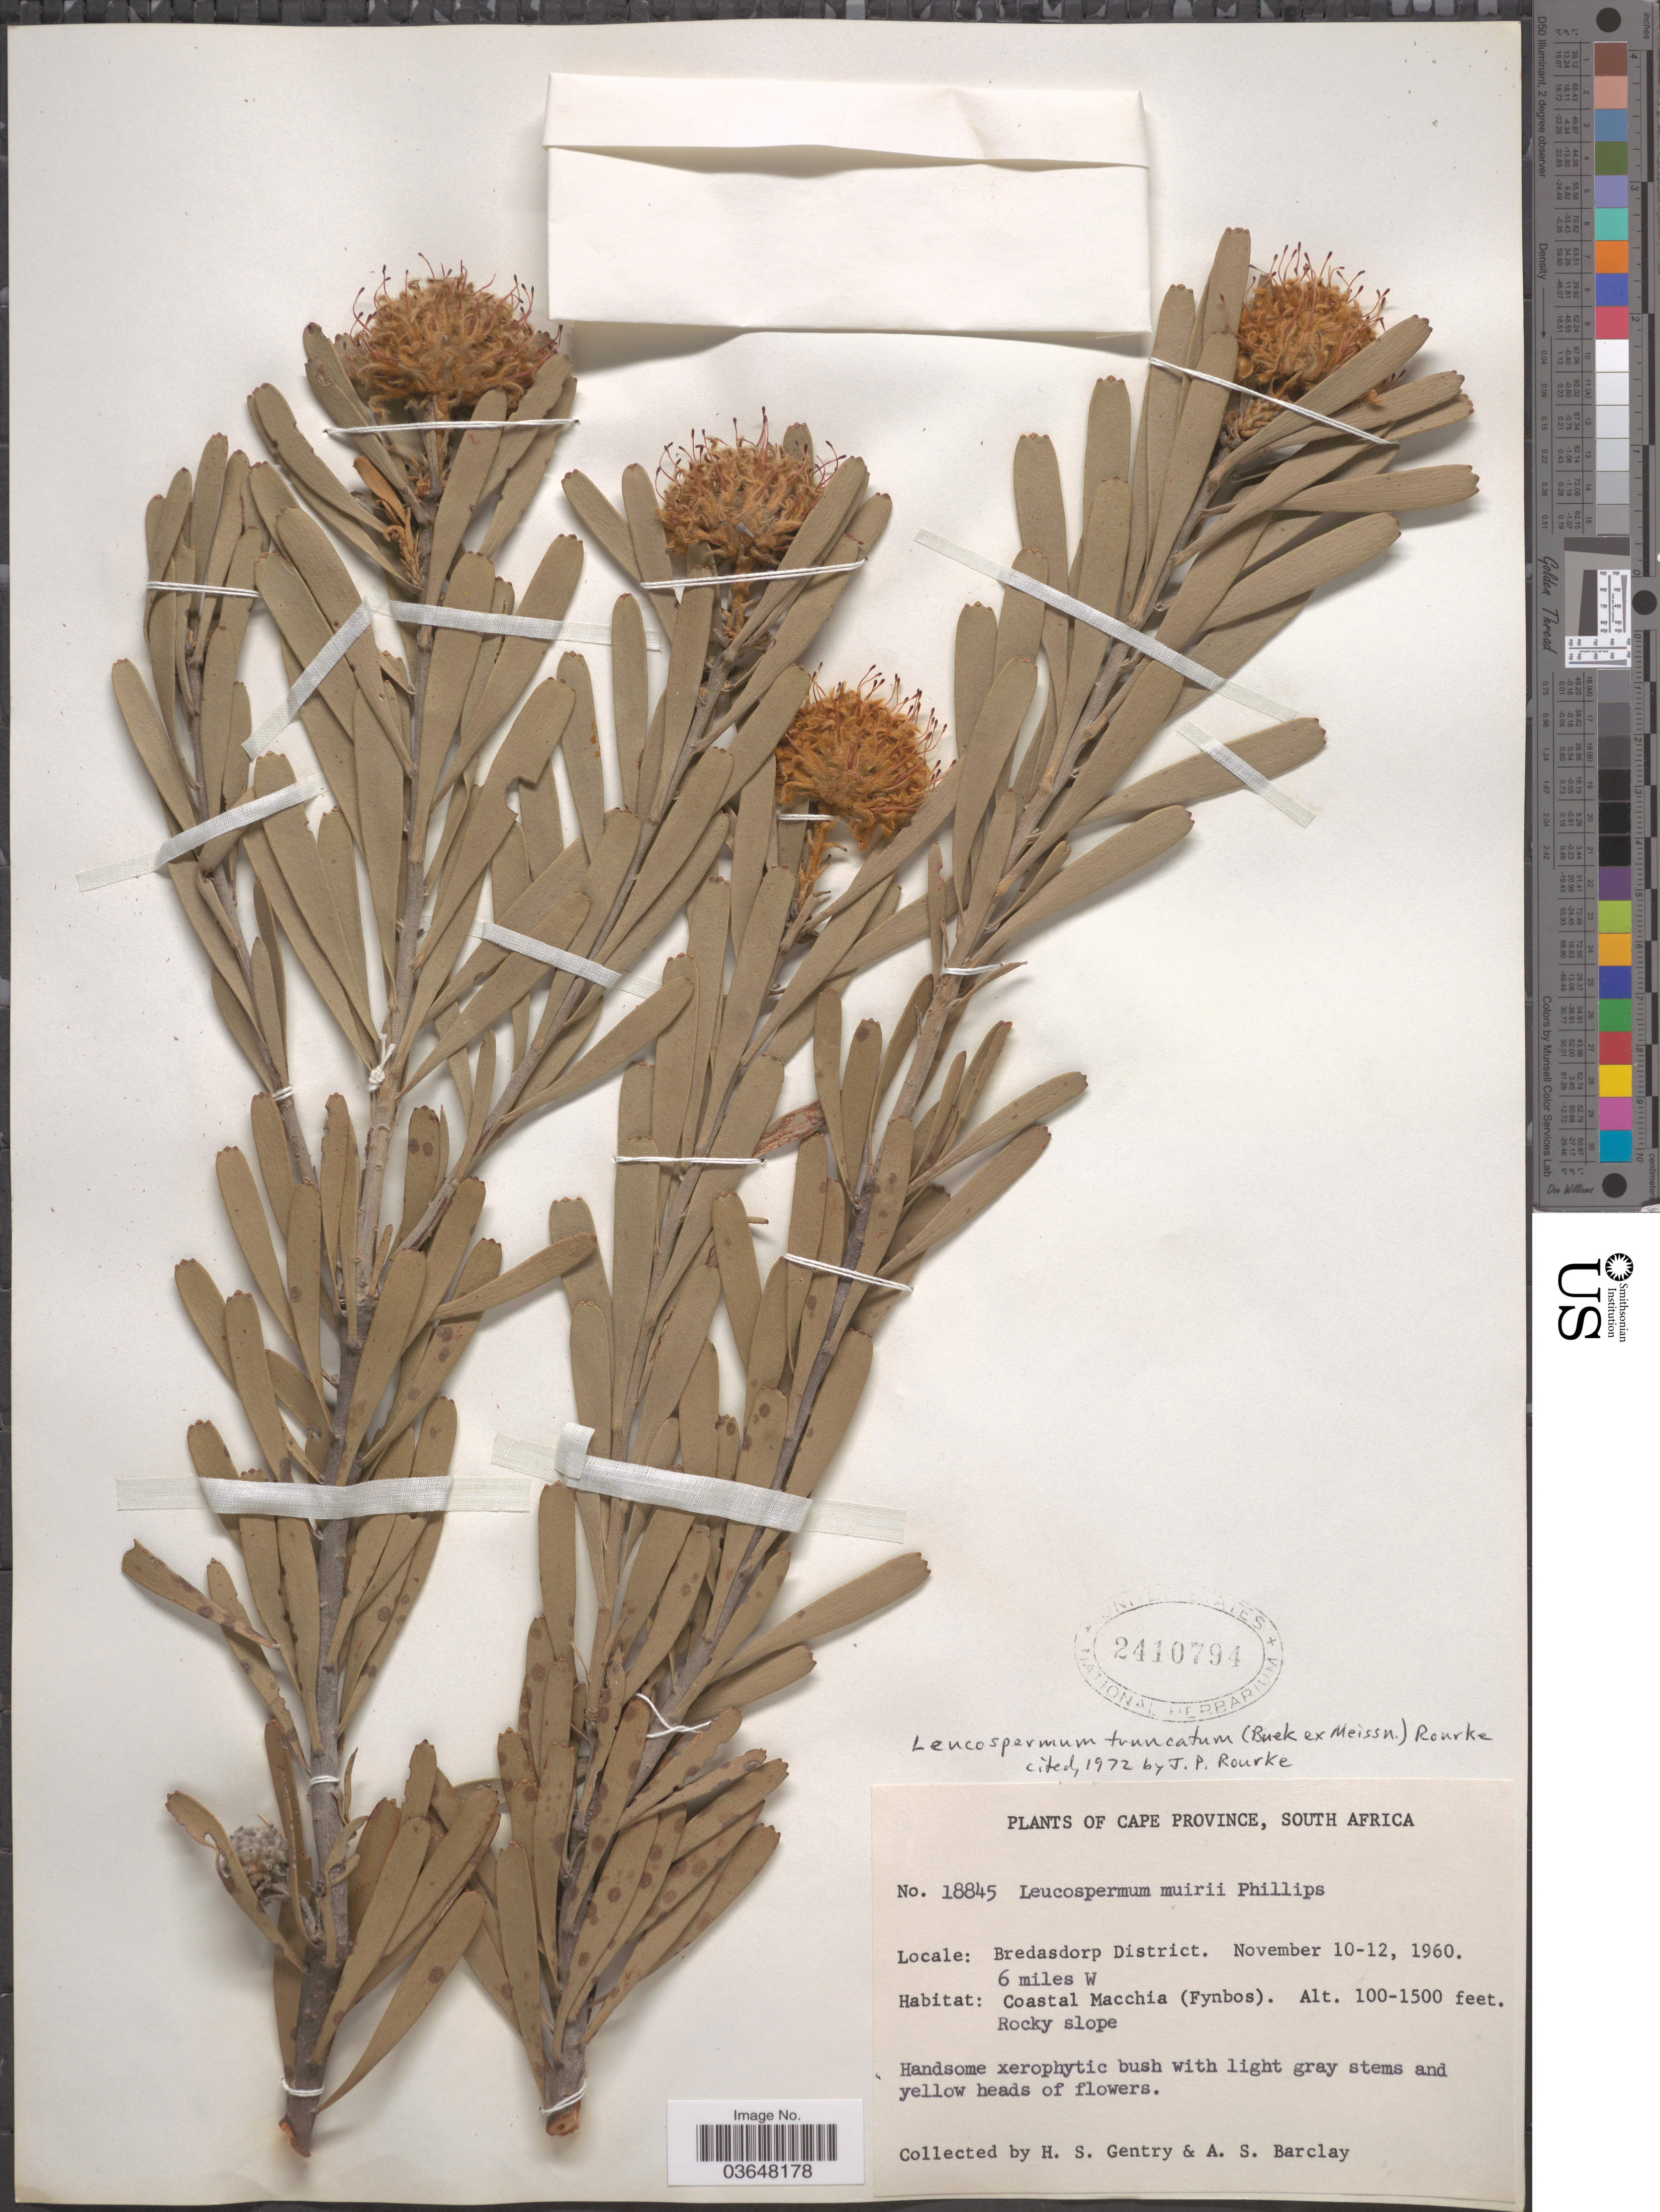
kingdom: Plantae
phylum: Tracheophyta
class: Magnoliopsida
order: Proteales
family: Proteaceae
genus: Leucospermum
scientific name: Leucospermum truncatum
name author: Rourke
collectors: H. S. Gentry & A. S. Barclay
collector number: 18845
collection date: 1960-11-10/1960-11-12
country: South Africa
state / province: Western Cape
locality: Bredasdorp District. 6 miles W.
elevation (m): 30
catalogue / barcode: US 2410794